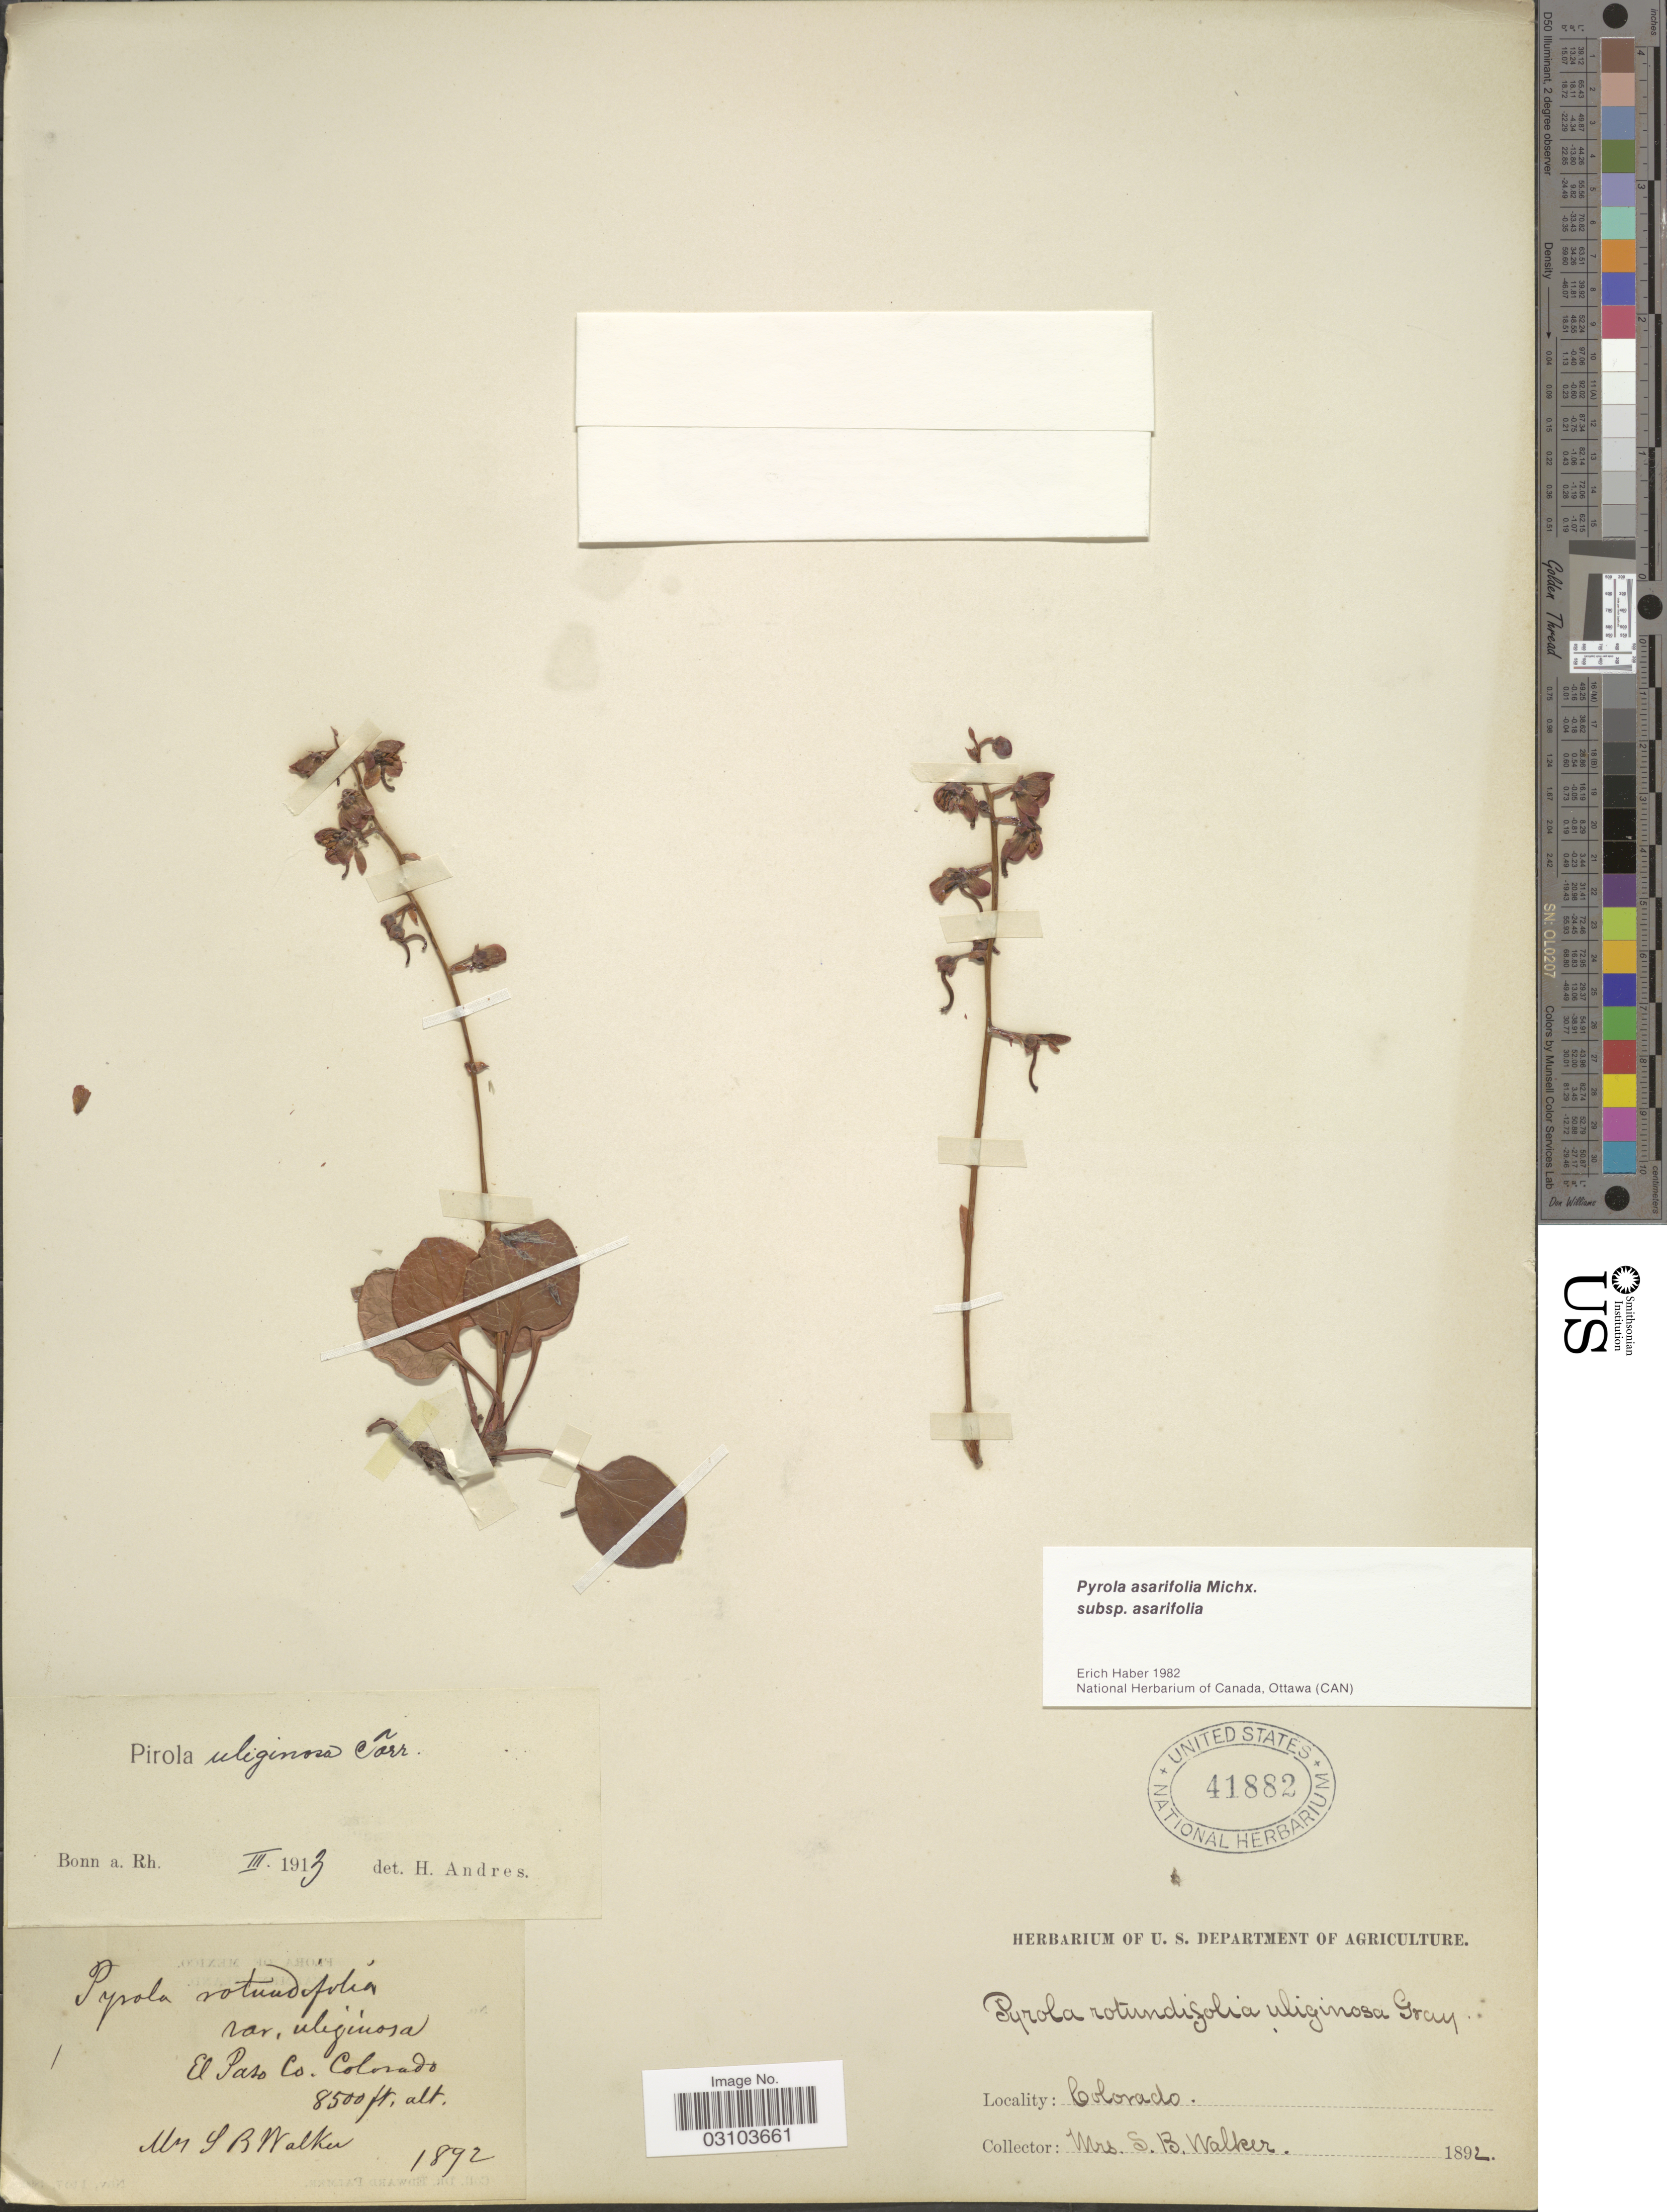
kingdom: Plantae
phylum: Tracheophyta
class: Magnoliopsida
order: Ericales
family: Ericaceae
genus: Pyrola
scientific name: Pyrola asarifolia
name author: Michx.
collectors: S. Walker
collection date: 1892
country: United States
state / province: Colorado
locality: El Paso Co.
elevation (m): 2591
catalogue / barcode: US 41882